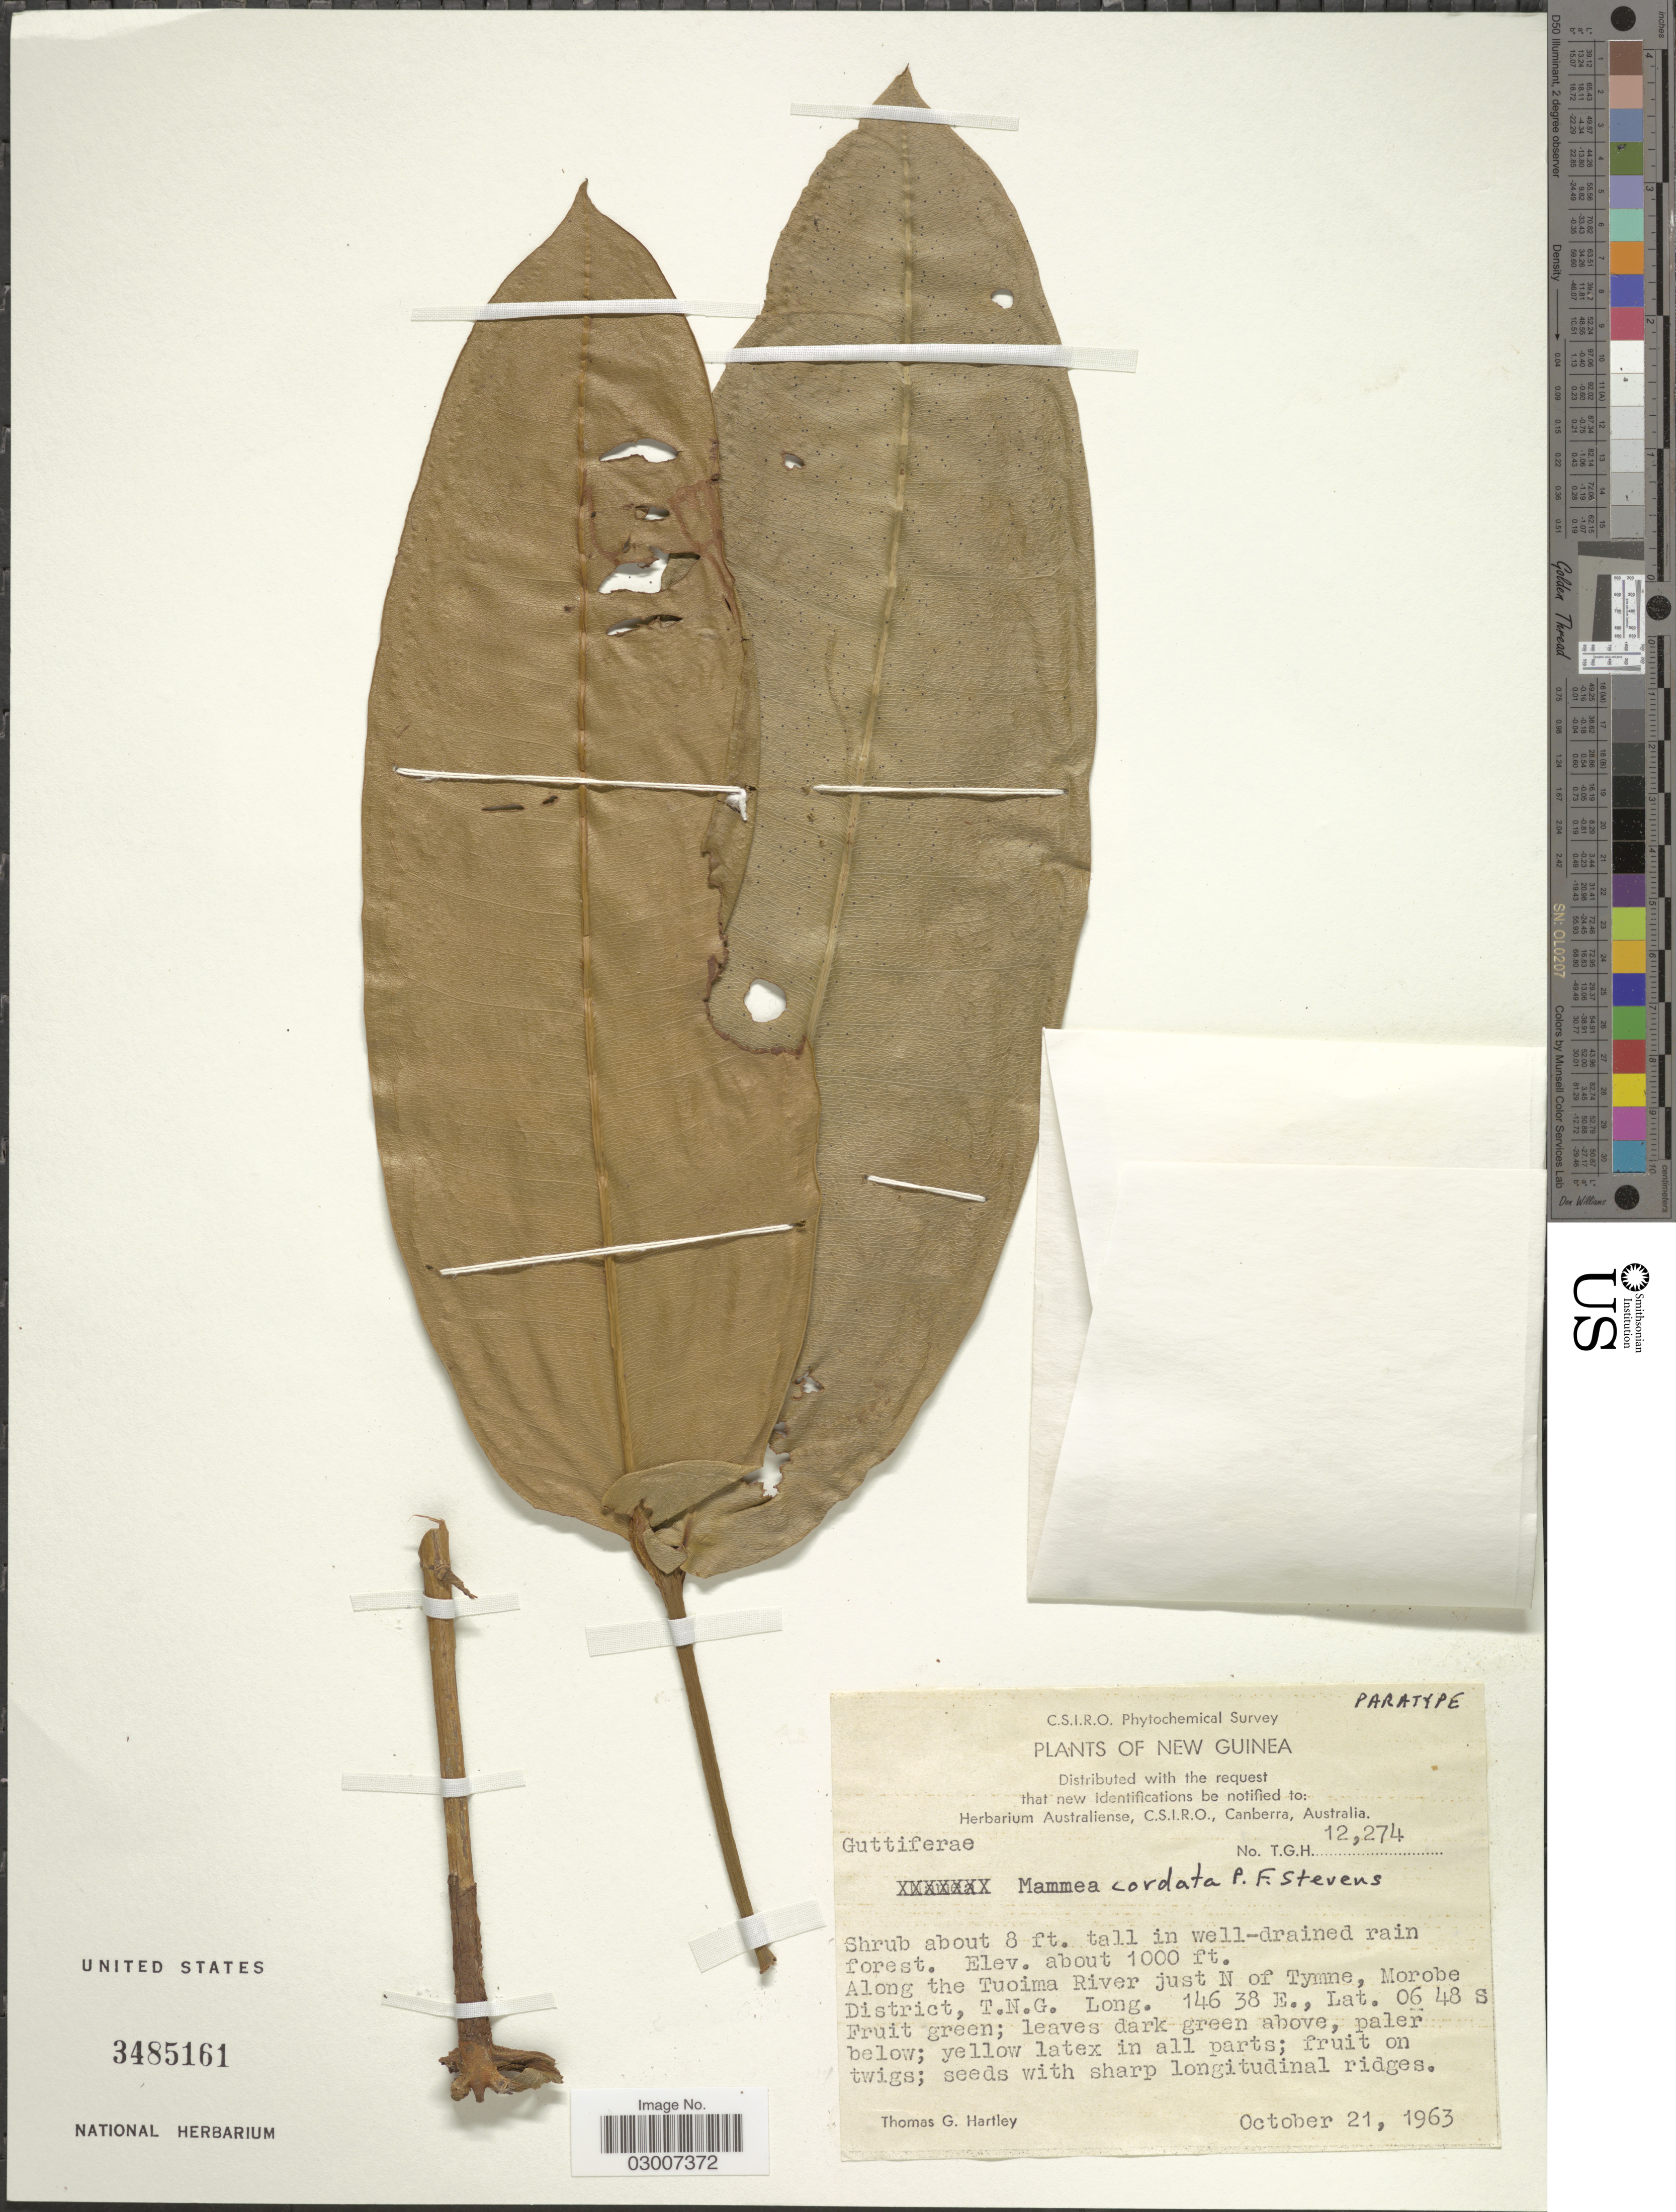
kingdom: Plantae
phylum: Tracheophyta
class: Magnoliopsida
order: Malpighiales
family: Calophyllaceae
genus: Mammea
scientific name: Mammea cordata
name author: P.F. Stevens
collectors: T. G. Hartley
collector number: TGH12274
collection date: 1963-10-21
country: Papua New Guinea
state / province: Morobe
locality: New Guinea. Along the Tuoima River just N of Tymne, Morobe District, T.N.G.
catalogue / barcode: US 3485161